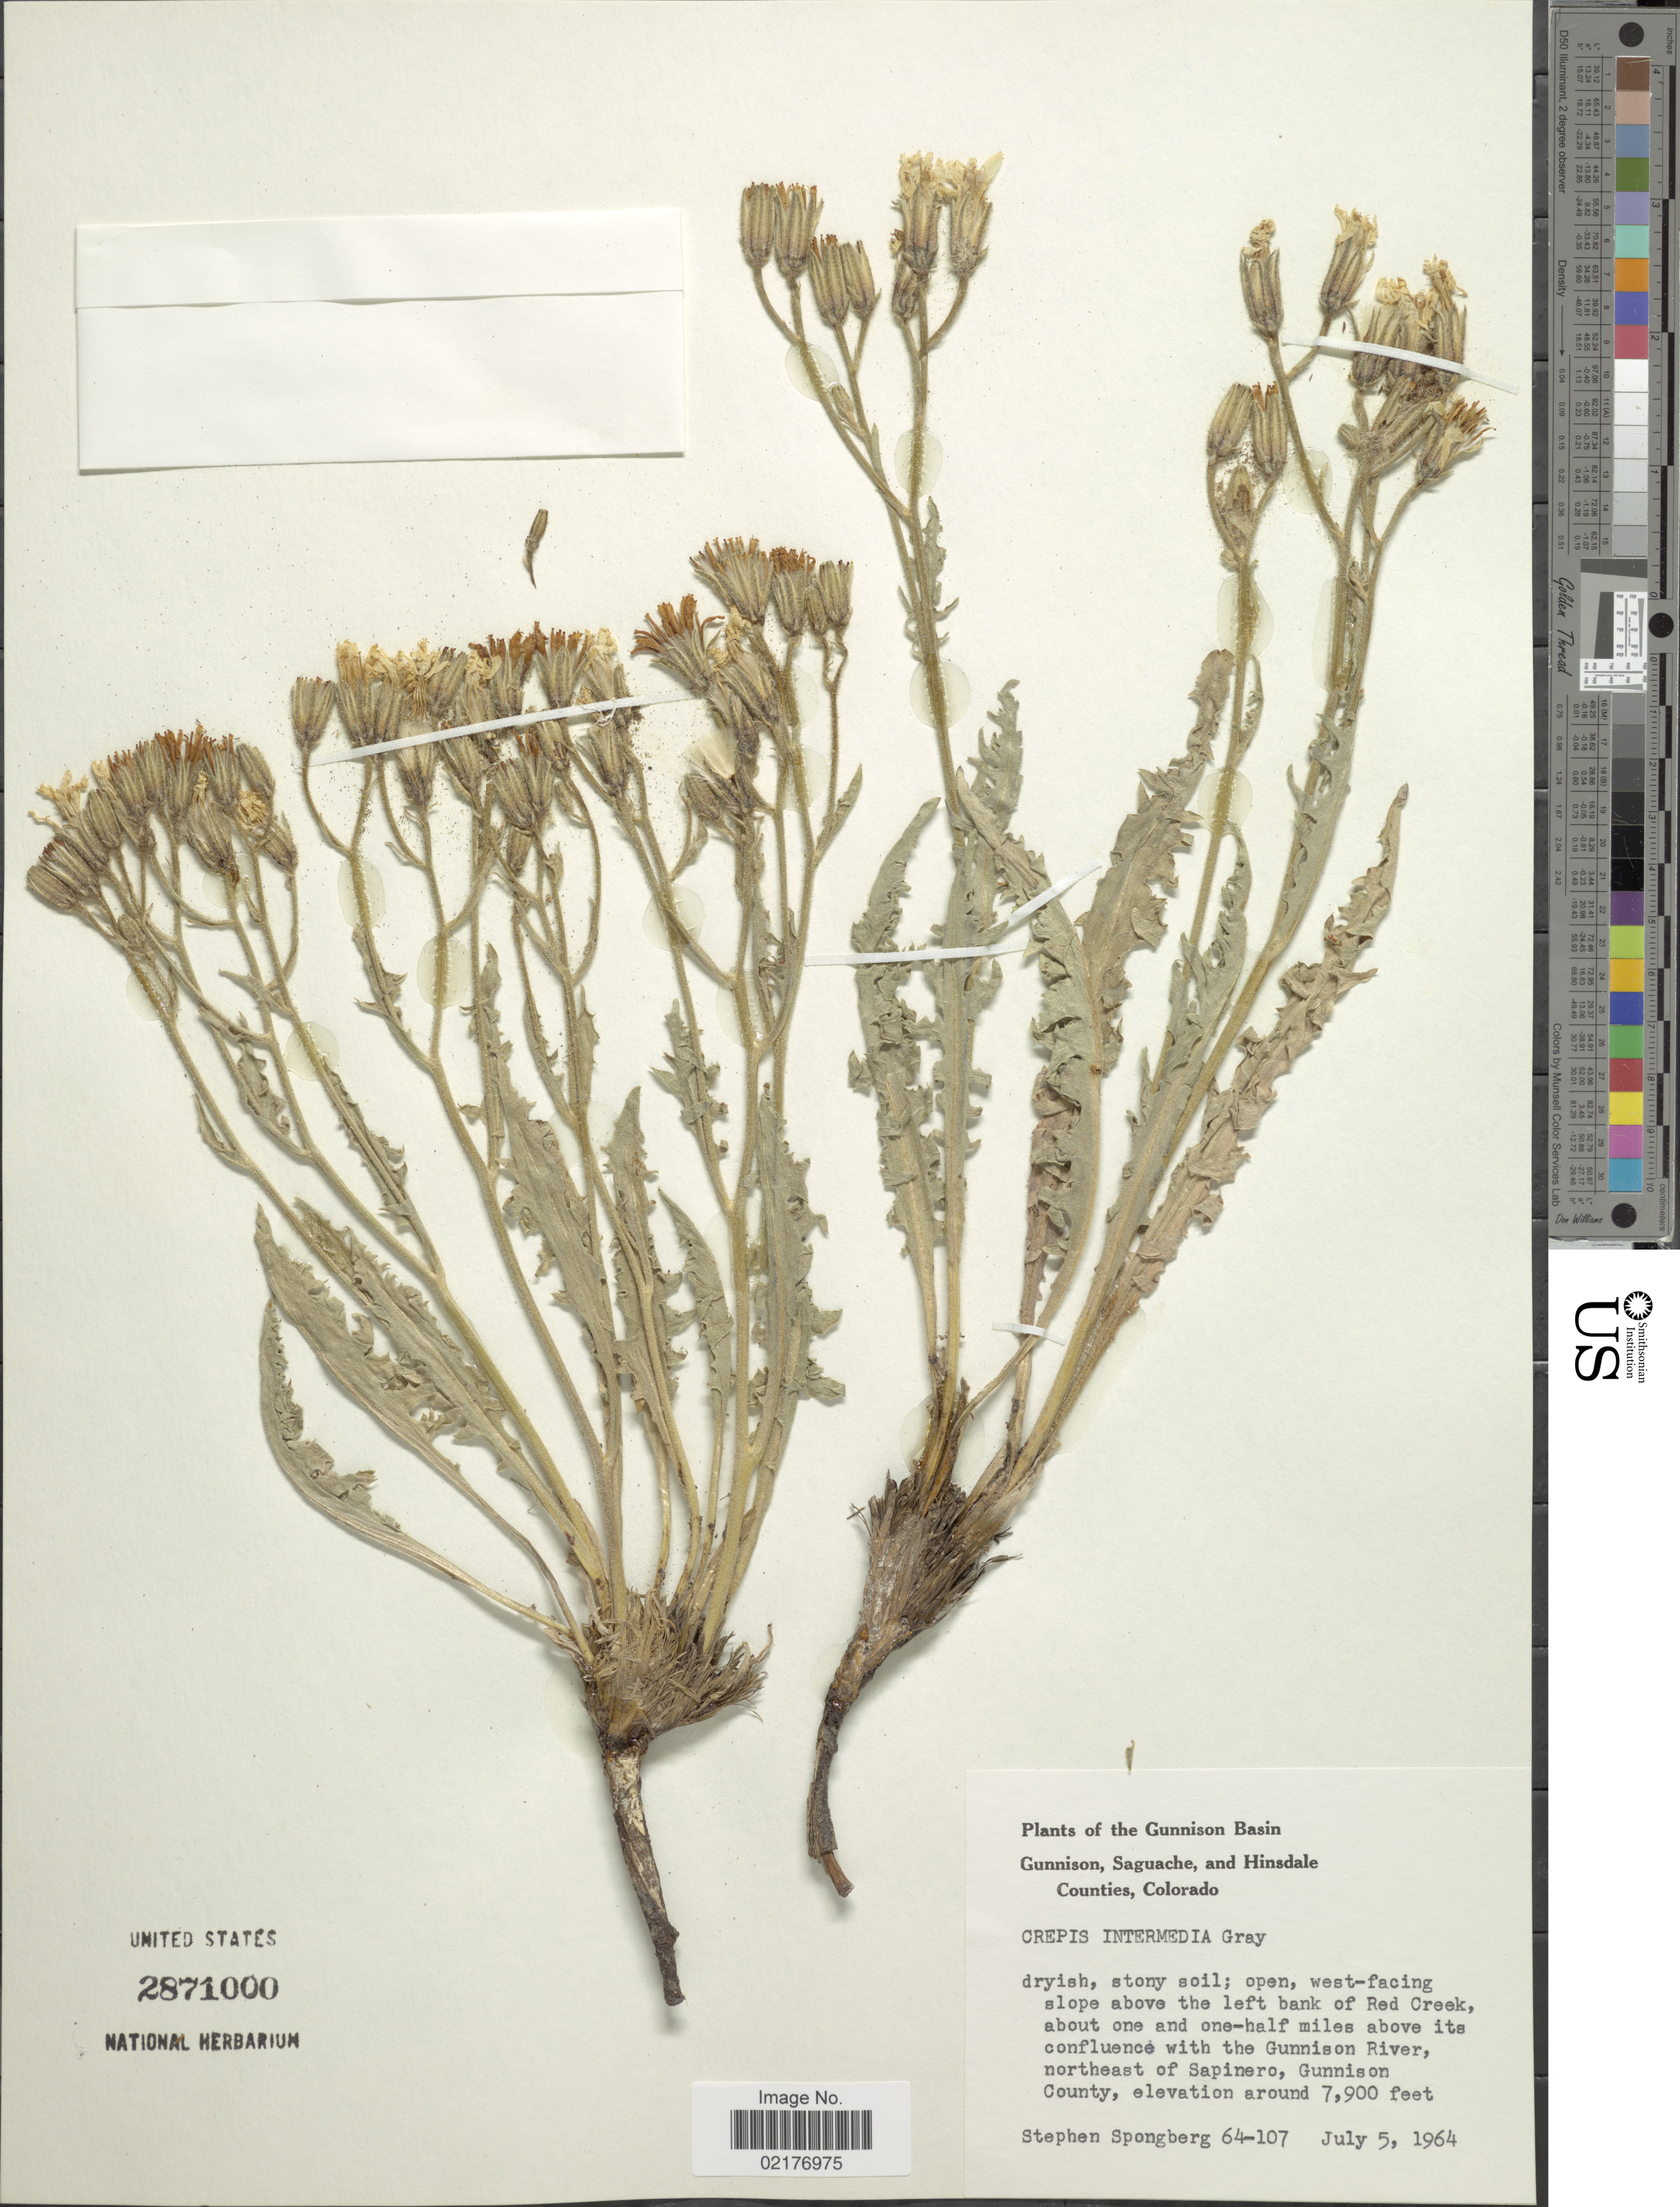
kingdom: Plantae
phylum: Tracheophyta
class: Magnoliopsida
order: Asterales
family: Asteraceae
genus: Crepis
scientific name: Crepis intermedia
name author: A. Gray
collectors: S. A.Spongberg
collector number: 64-107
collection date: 1964-07-05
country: United States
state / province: Colorado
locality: The Gunnison Basin, Gunnison, Saguache, and Hinsdale Counties, Colorado, west-facing slope above the left bank of Red Creek, about one and one-half miles above its confluence with the Gunnison River, northeast of Sapinero, Gunnison County line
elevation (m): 2408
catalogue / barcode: US 2871000